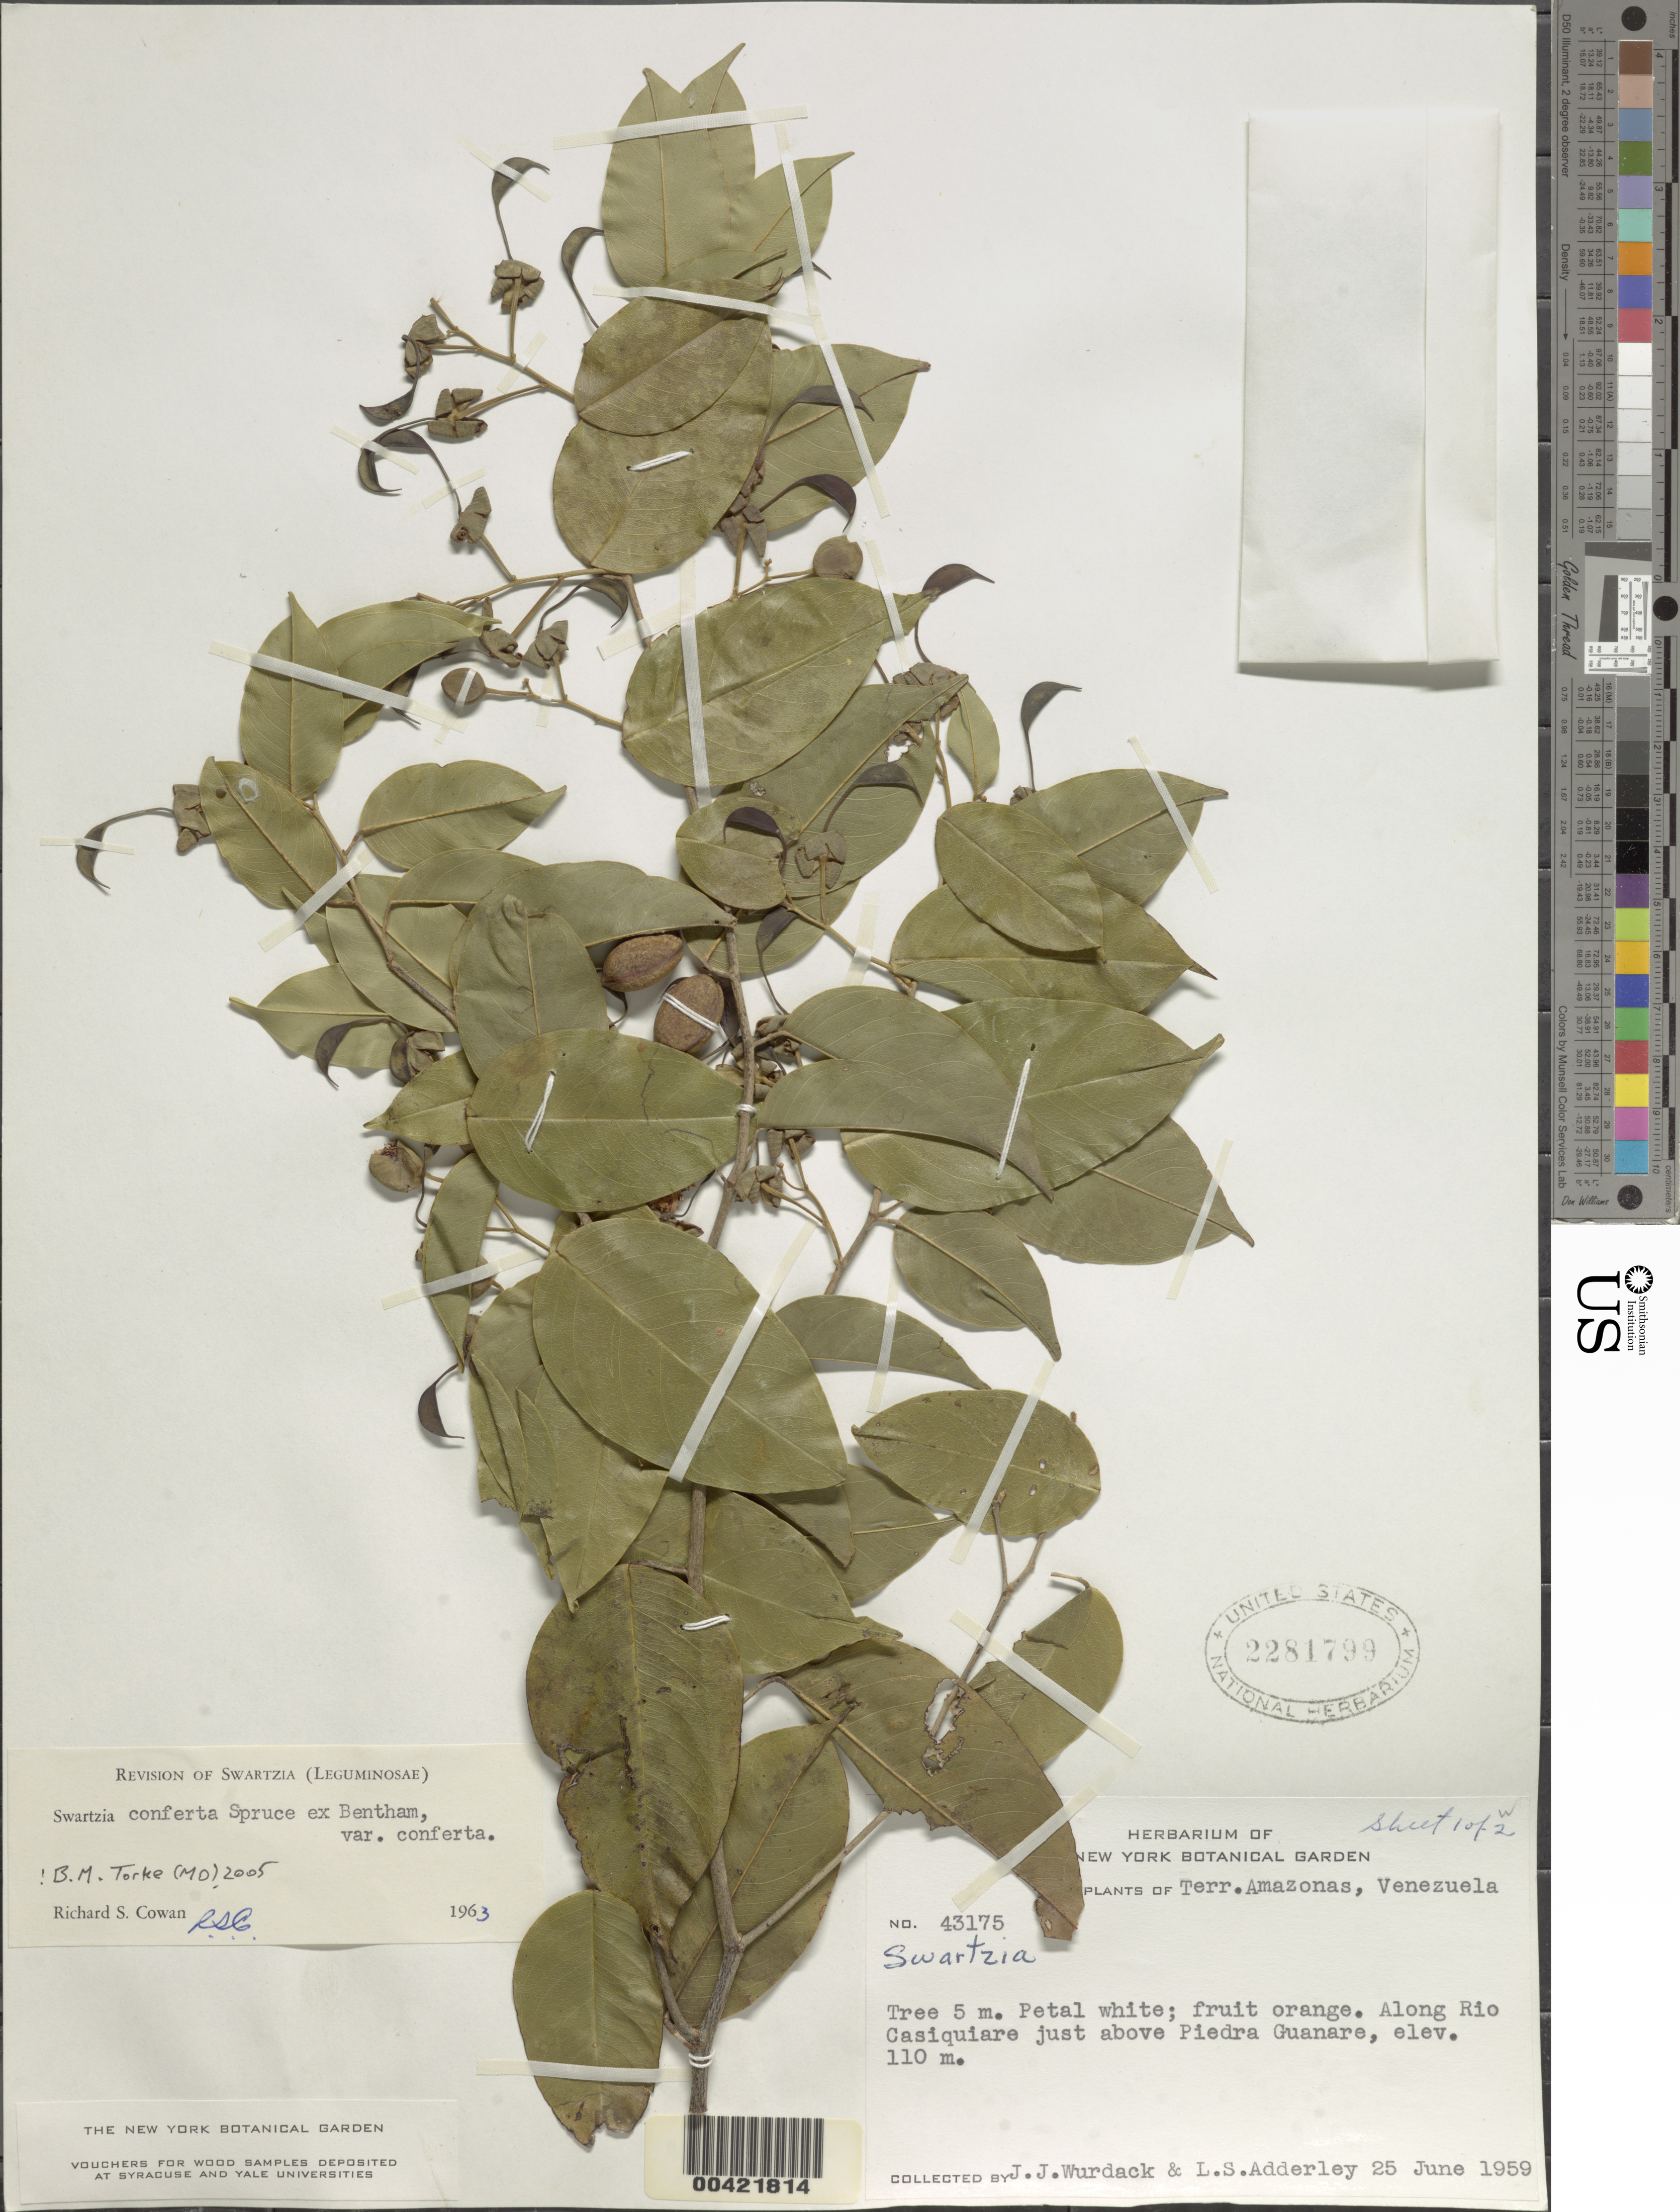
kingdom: Plantae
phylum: Tracheophyta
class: Magnoliopsida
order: Fabales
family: Fabaceae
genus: Swartzia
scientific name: Swartzia conferta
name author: Spruce ex Benth. in Mart.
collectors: J. J. Wurdack & L. S. Adderley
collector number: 43175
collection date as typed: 25 Jun 1959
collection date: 1959-06-25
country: Venezuela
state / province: Amazonas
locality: Just above Piedra Guanare, along Rio Casiquiare.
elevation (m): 110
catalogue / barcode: US 2281799